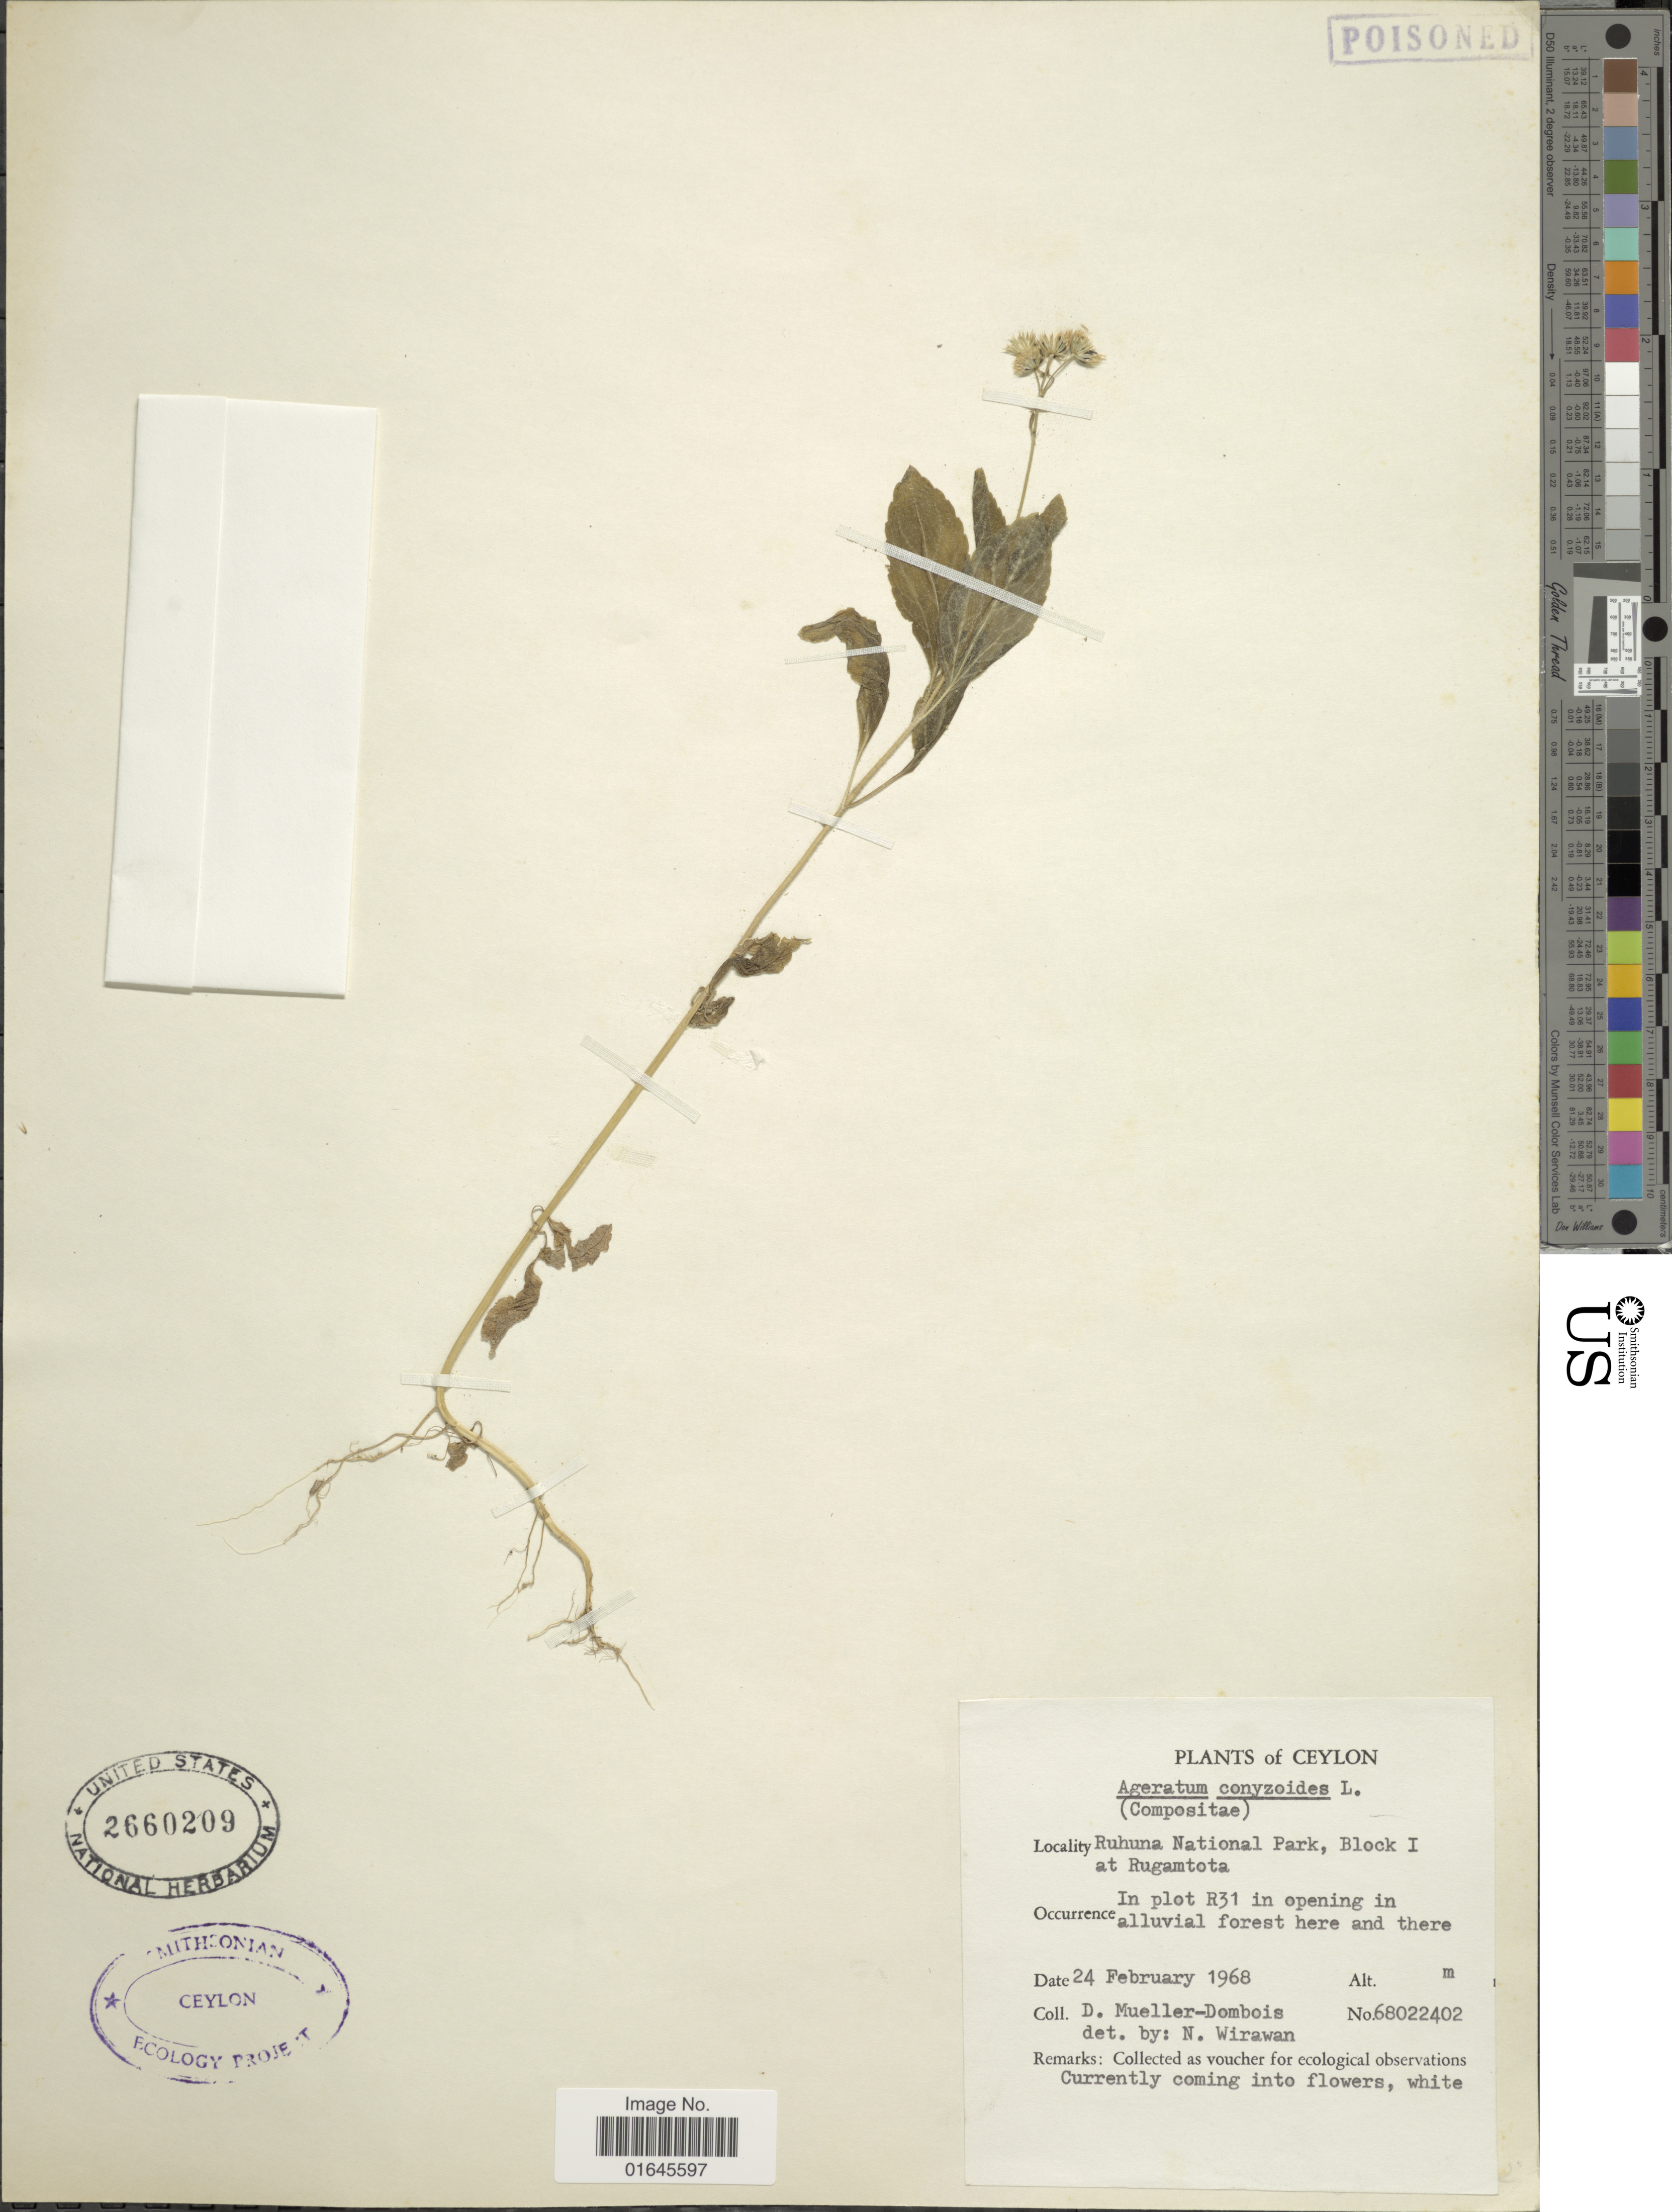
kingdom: Plantae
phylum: Tracheophyta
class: Magnoliopsida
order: Asterales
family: Asteraceae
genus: Ageratum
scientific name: Ageratum conyzoides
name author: L.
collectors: D. Mueller-Dombois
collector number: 68022402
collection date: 1968-02-24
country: Sri Lanka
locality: Ceylon, Ruhuna National Park, Block I at Rugamtota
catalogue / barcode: US 2660209